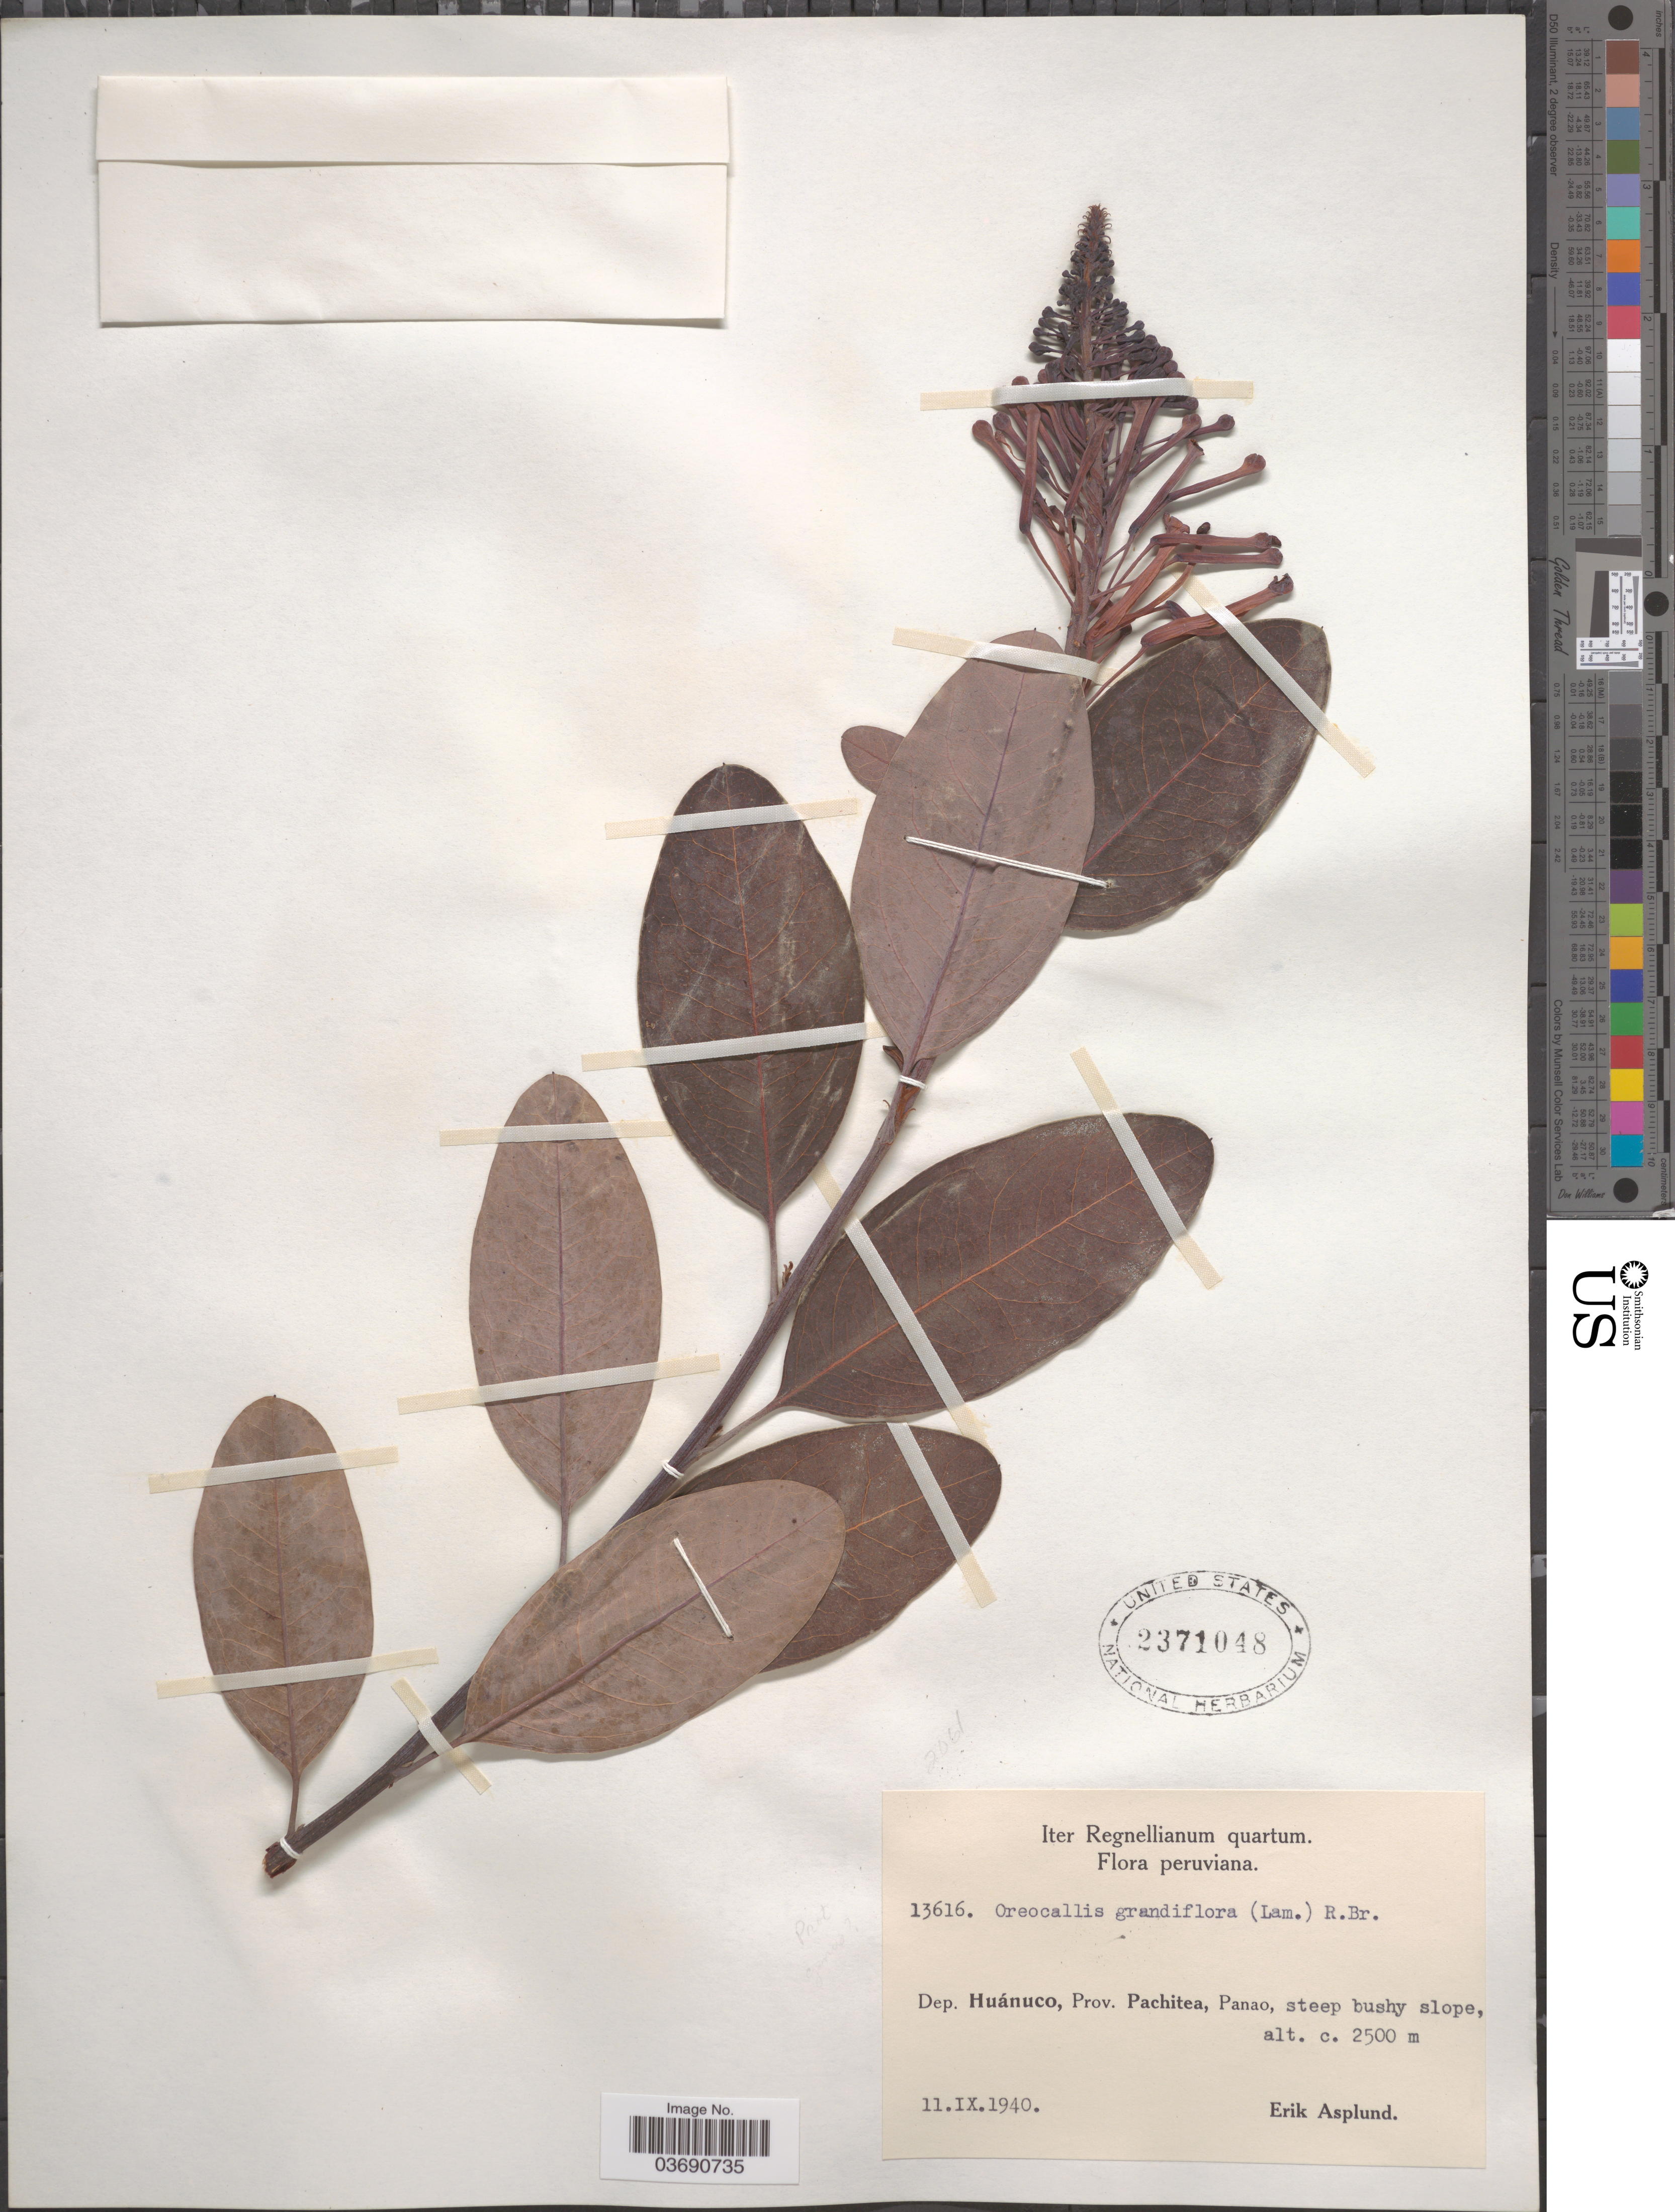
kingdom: Plantae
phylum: Tracheophyta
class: Magnoliopsida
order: Proteales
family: Proteaceae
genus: Oreocallis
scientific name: Oreocallis grandiflora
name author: (Lam.) R. Br.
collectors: E. Asplund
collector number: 13616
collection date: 1940-09-11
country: Peru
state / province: Huánuco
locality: Dep. Huánuco, Prov. Pachitea, Panao, steep bushy slope.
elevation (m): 2500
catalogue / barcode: US 2371048